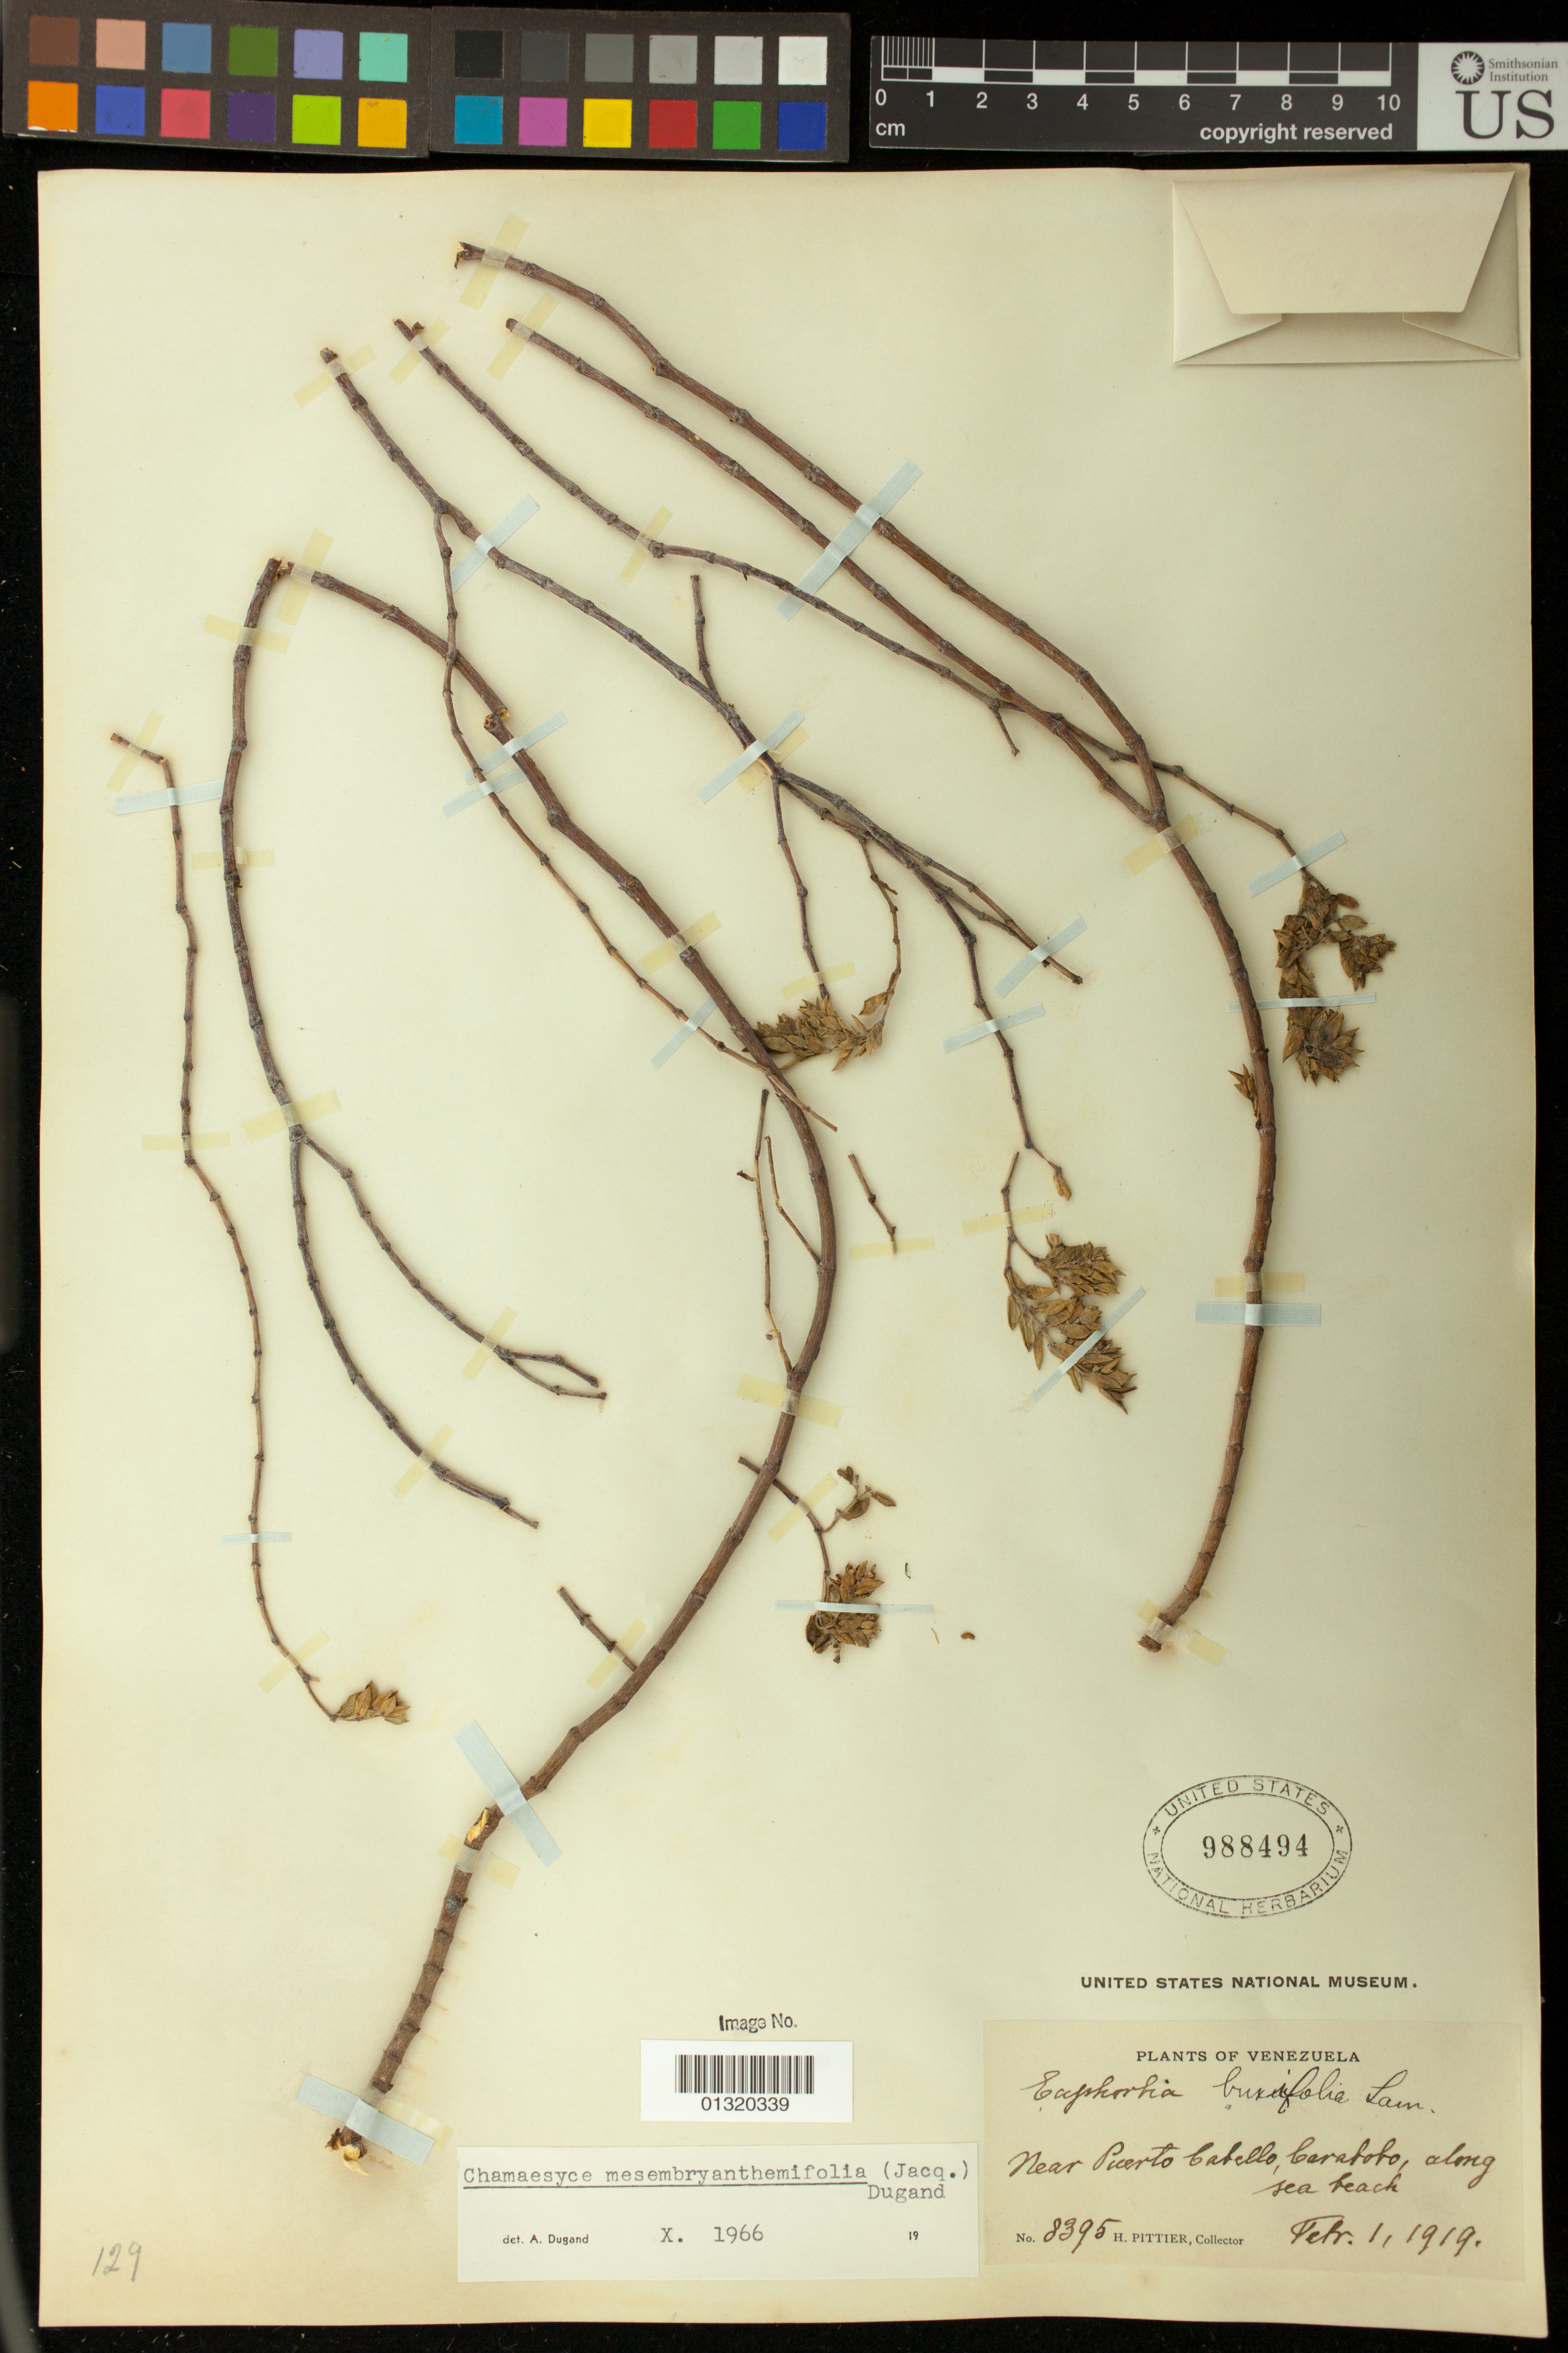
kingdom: Plantae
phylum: Tracheophyta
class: Magnoliopsida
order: Malpighiales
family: Euphorbiaceae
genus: Euphorbia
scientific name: Euphorbia mesembryanthemifolia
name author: Jacq.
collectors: H. F. Pittier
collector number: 8395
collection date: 1919-02-01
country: Venezuela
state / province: Carabobo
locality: near Puerto Cabello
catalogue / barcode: US 988494